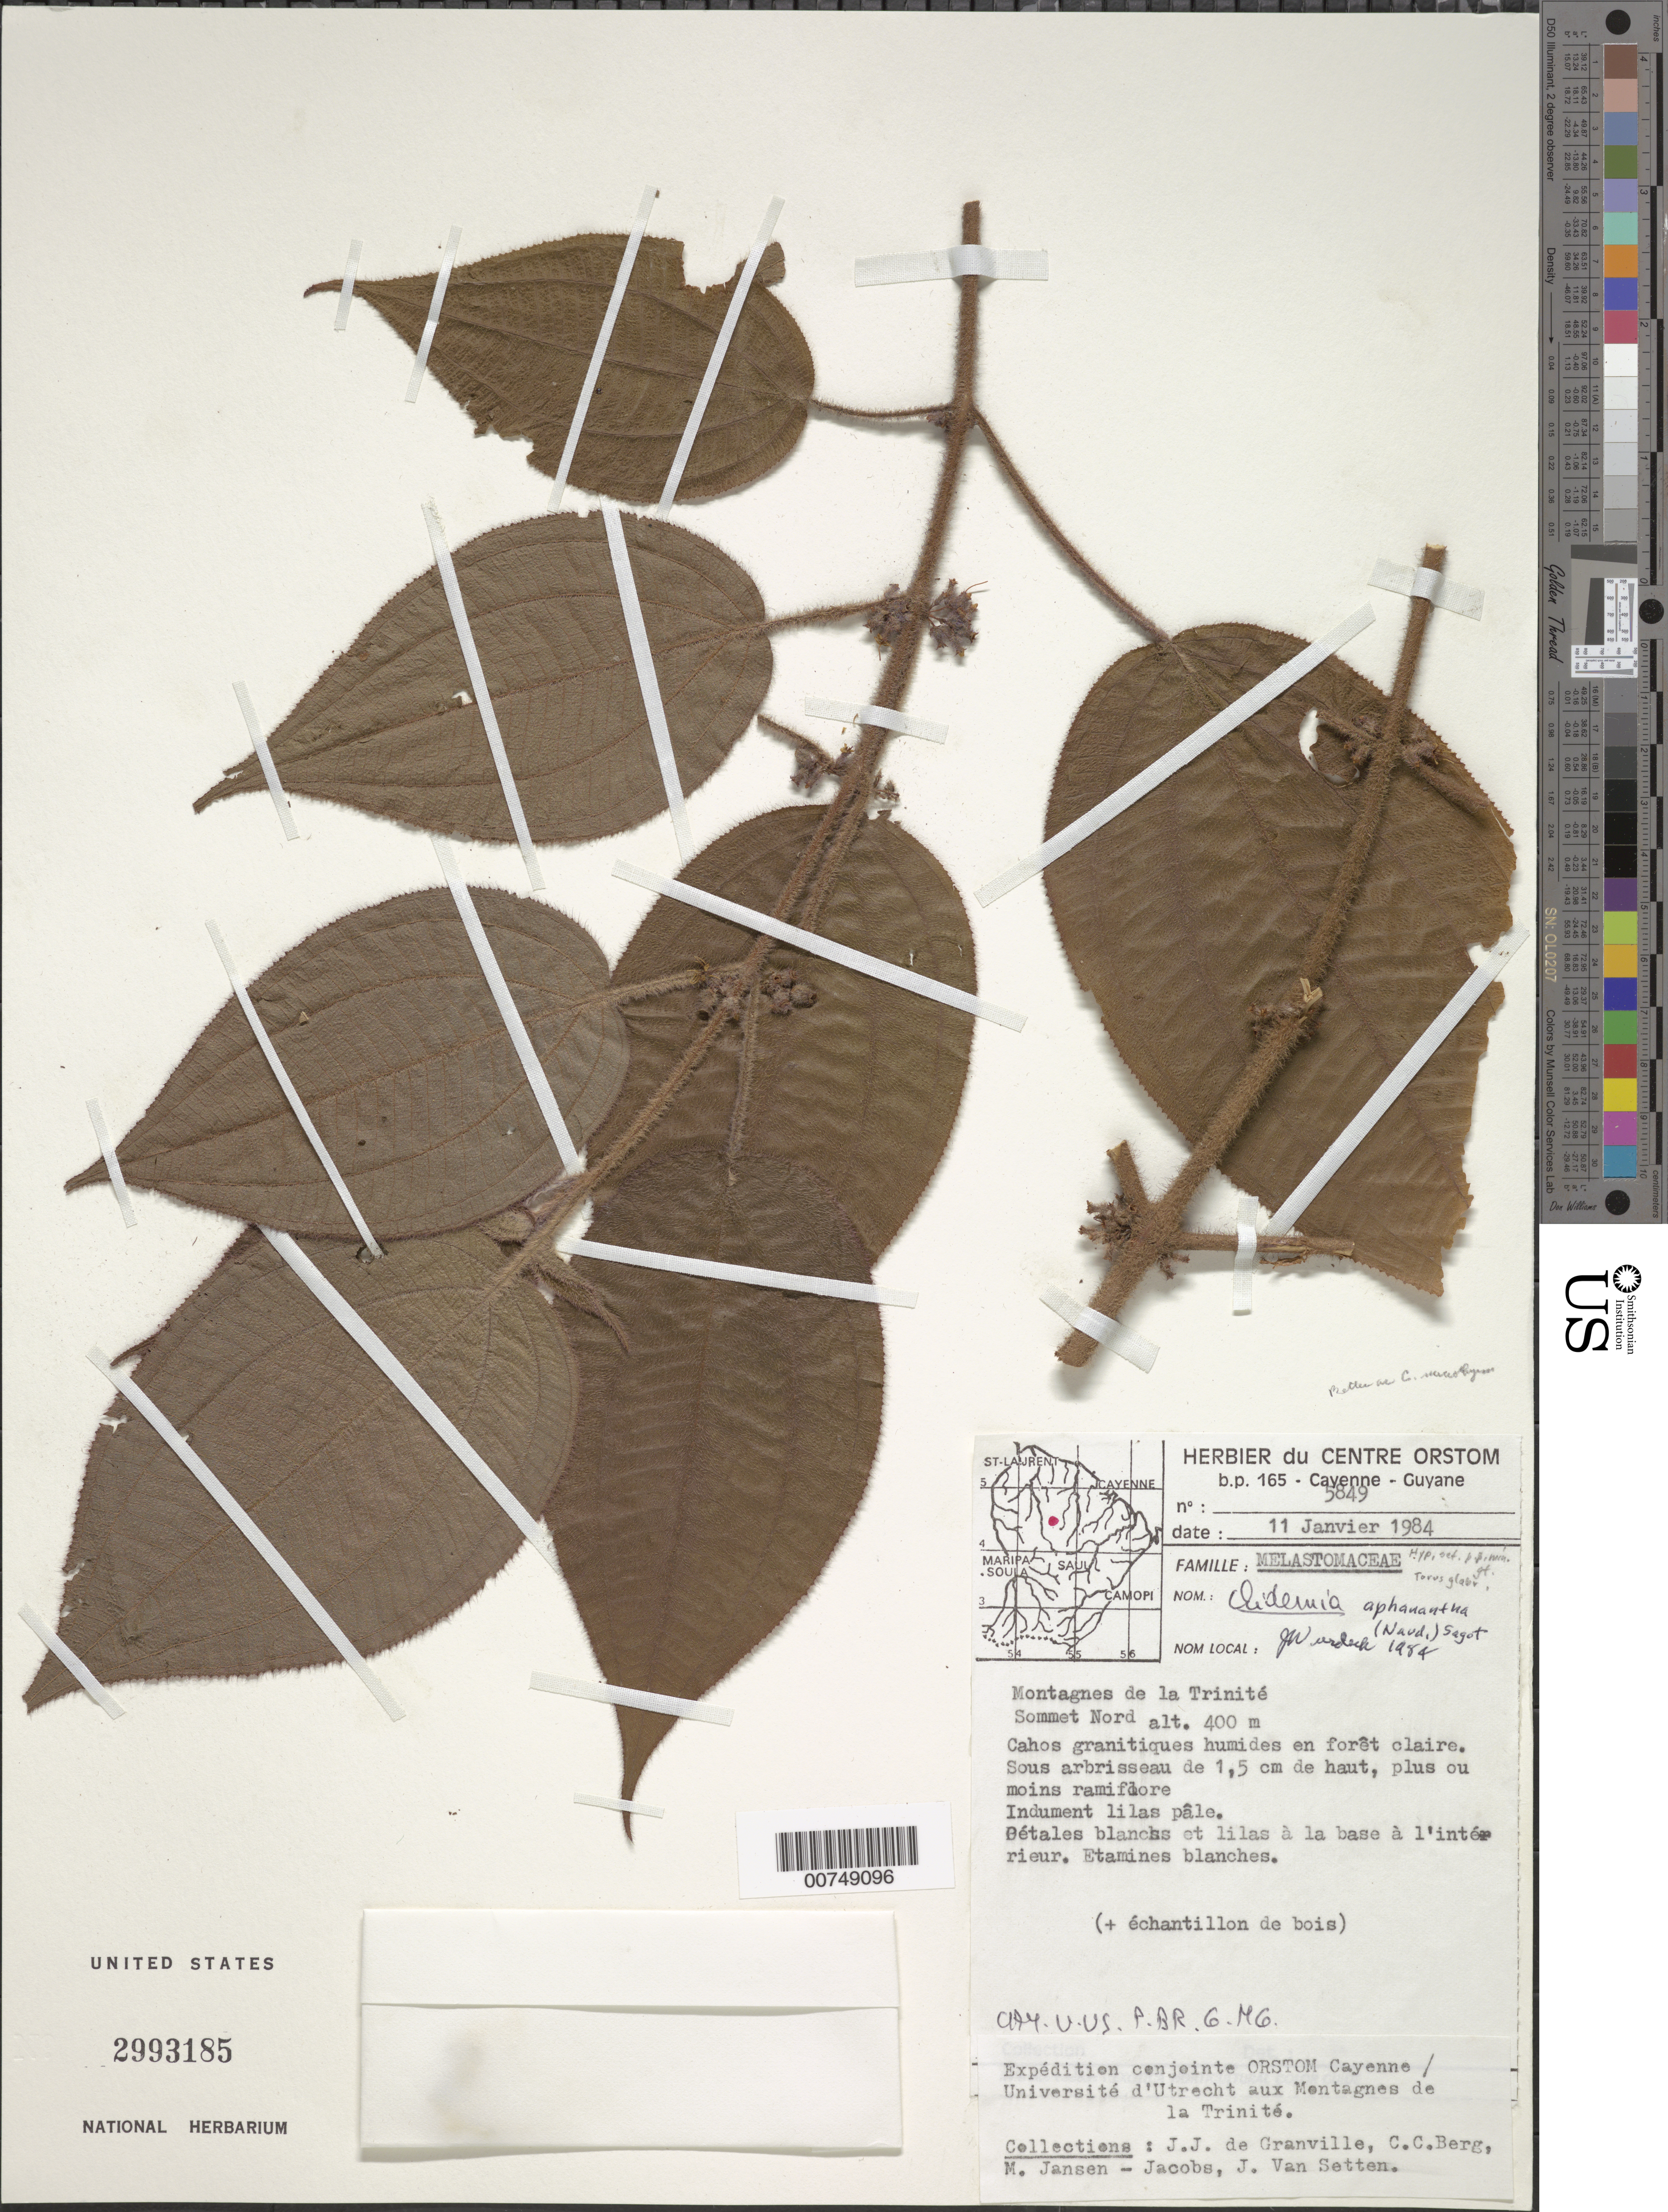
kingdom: Plantae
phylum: Tracheophyta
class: Magnoliopsida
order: Myrtales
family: Melastomataceae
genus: Clidemia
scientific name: Clidemia aphanantha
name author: (Naudin) Sagot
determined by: Wurdack, John J., (US), US (UNITED STATES)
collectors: J.-J. de Granville, C. C. Berg, M. J. Jansen-Jacobs & J. van Setten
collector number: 5849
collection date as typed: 11-Jan-84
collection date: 1984-01-11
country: French Guiana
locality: Montagnes de la Trinité, sommet Nord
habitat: Cahos granitiques humides en forêt clair;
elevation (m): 400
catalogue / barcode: US 2993185